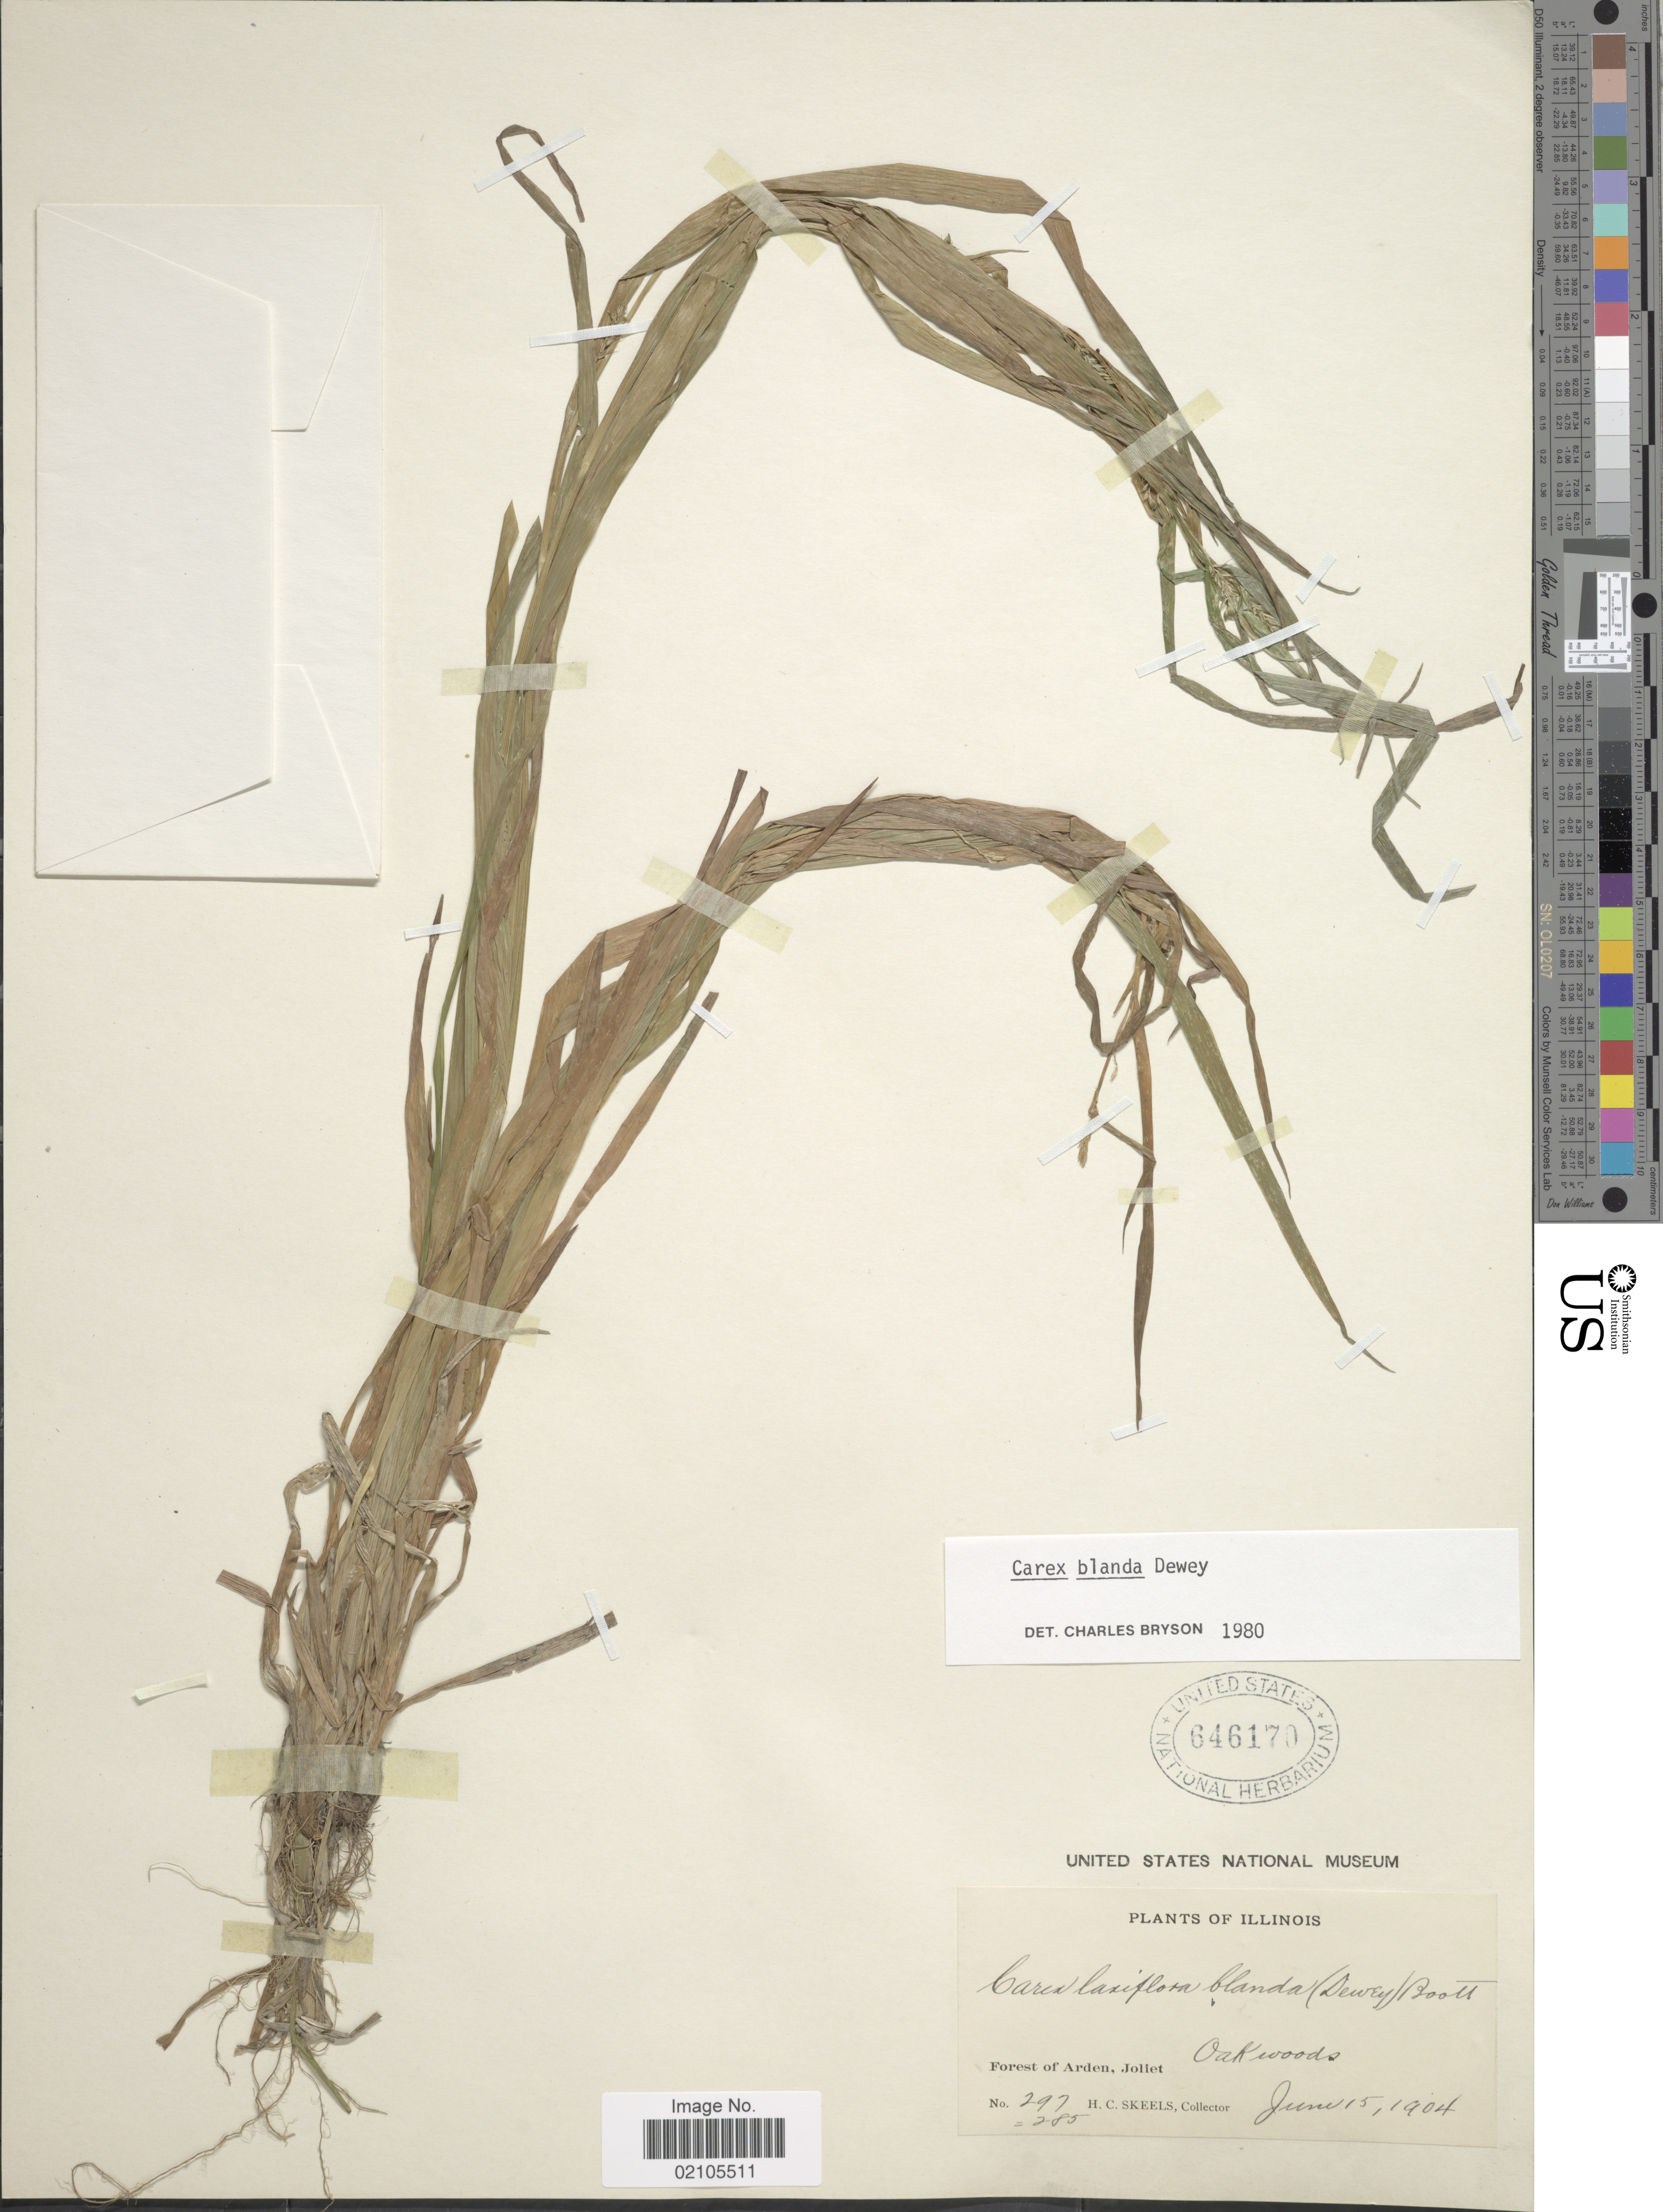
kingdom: Plantae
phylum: Tracheophyta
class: Liliopsida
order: Poales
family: Cyperaceae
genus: Carex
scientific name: Carex blanda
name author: Dewey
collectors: H. Skeels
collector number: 297=285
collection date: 1904-06-15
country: United States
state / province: Illinois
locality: Forest of Arden, Joliet. Oakwoods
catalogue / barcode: US 646170